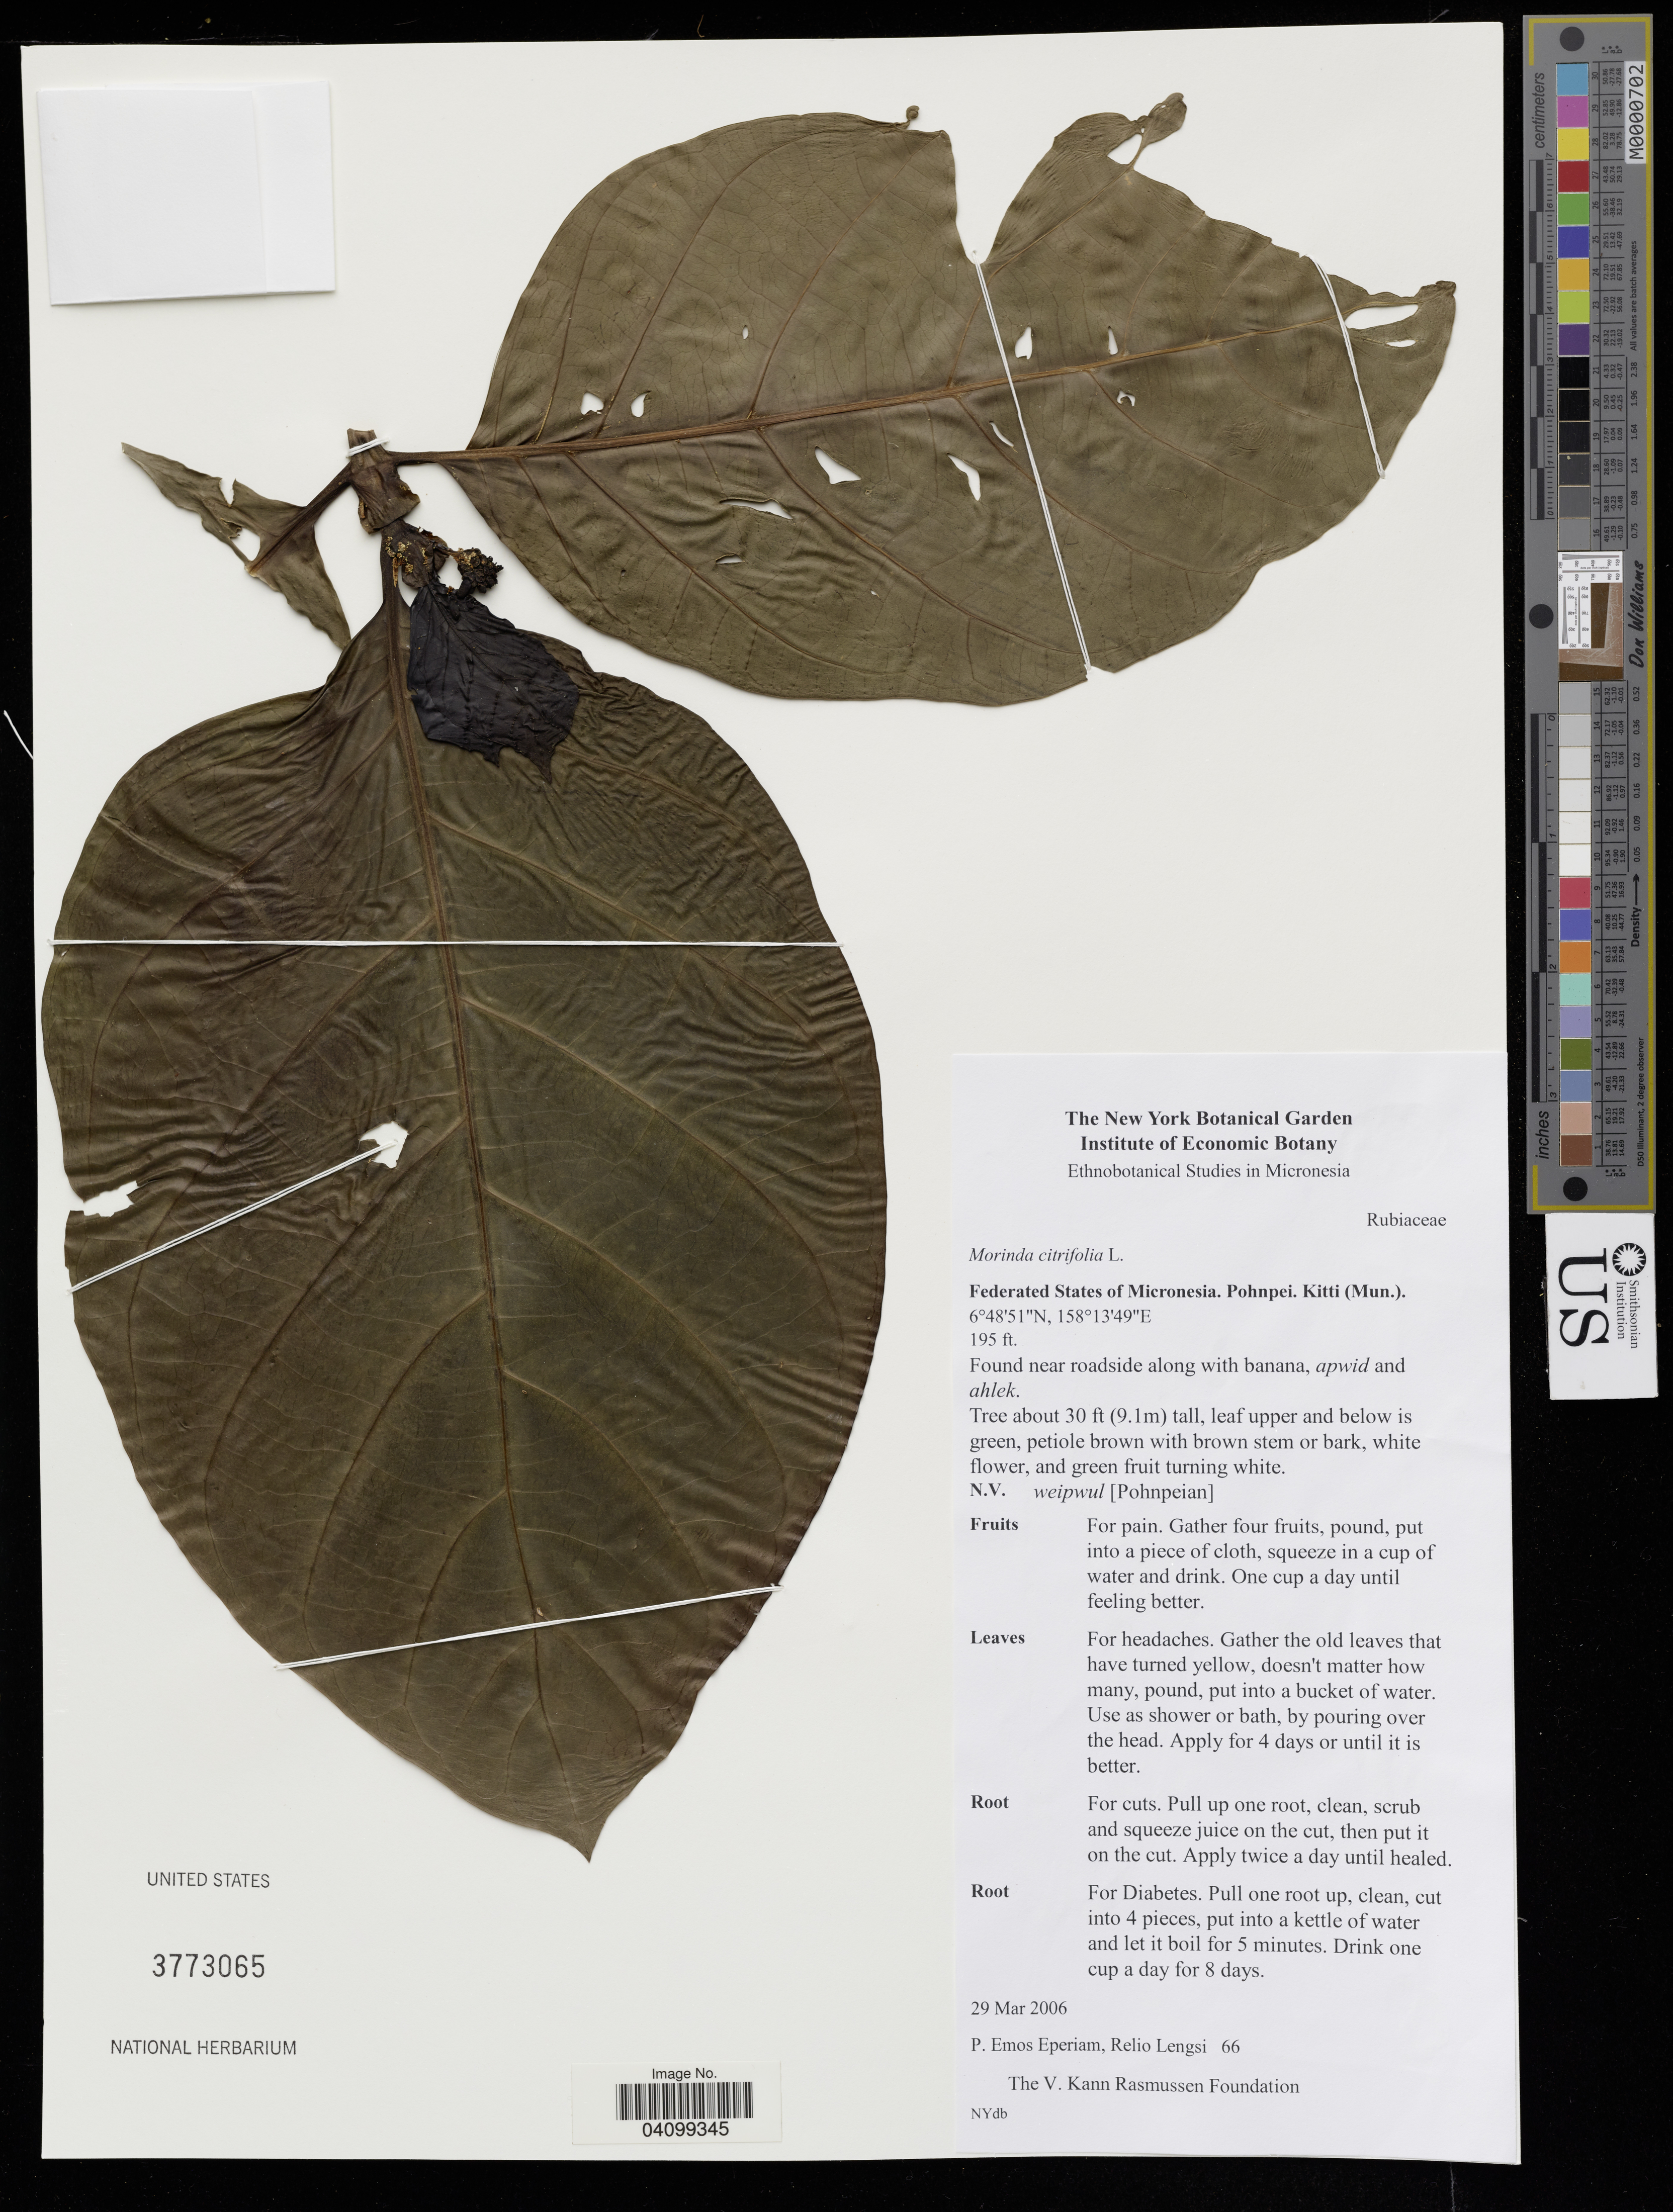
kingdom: Plantae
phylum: Tracheophyta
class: Magnoliopsida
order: Gentianales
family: Rubiaceae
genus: Morinda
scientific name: Morinda citrifolia sensu Blanco non L.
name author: Blanco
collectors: P. Eperiam & R. Lengsi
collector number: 66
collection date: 2006-03-29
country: Micronesia, Federated States of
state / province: Pohnpei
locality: Kitti (Mun.).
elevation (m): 59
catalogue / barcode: US 3773065